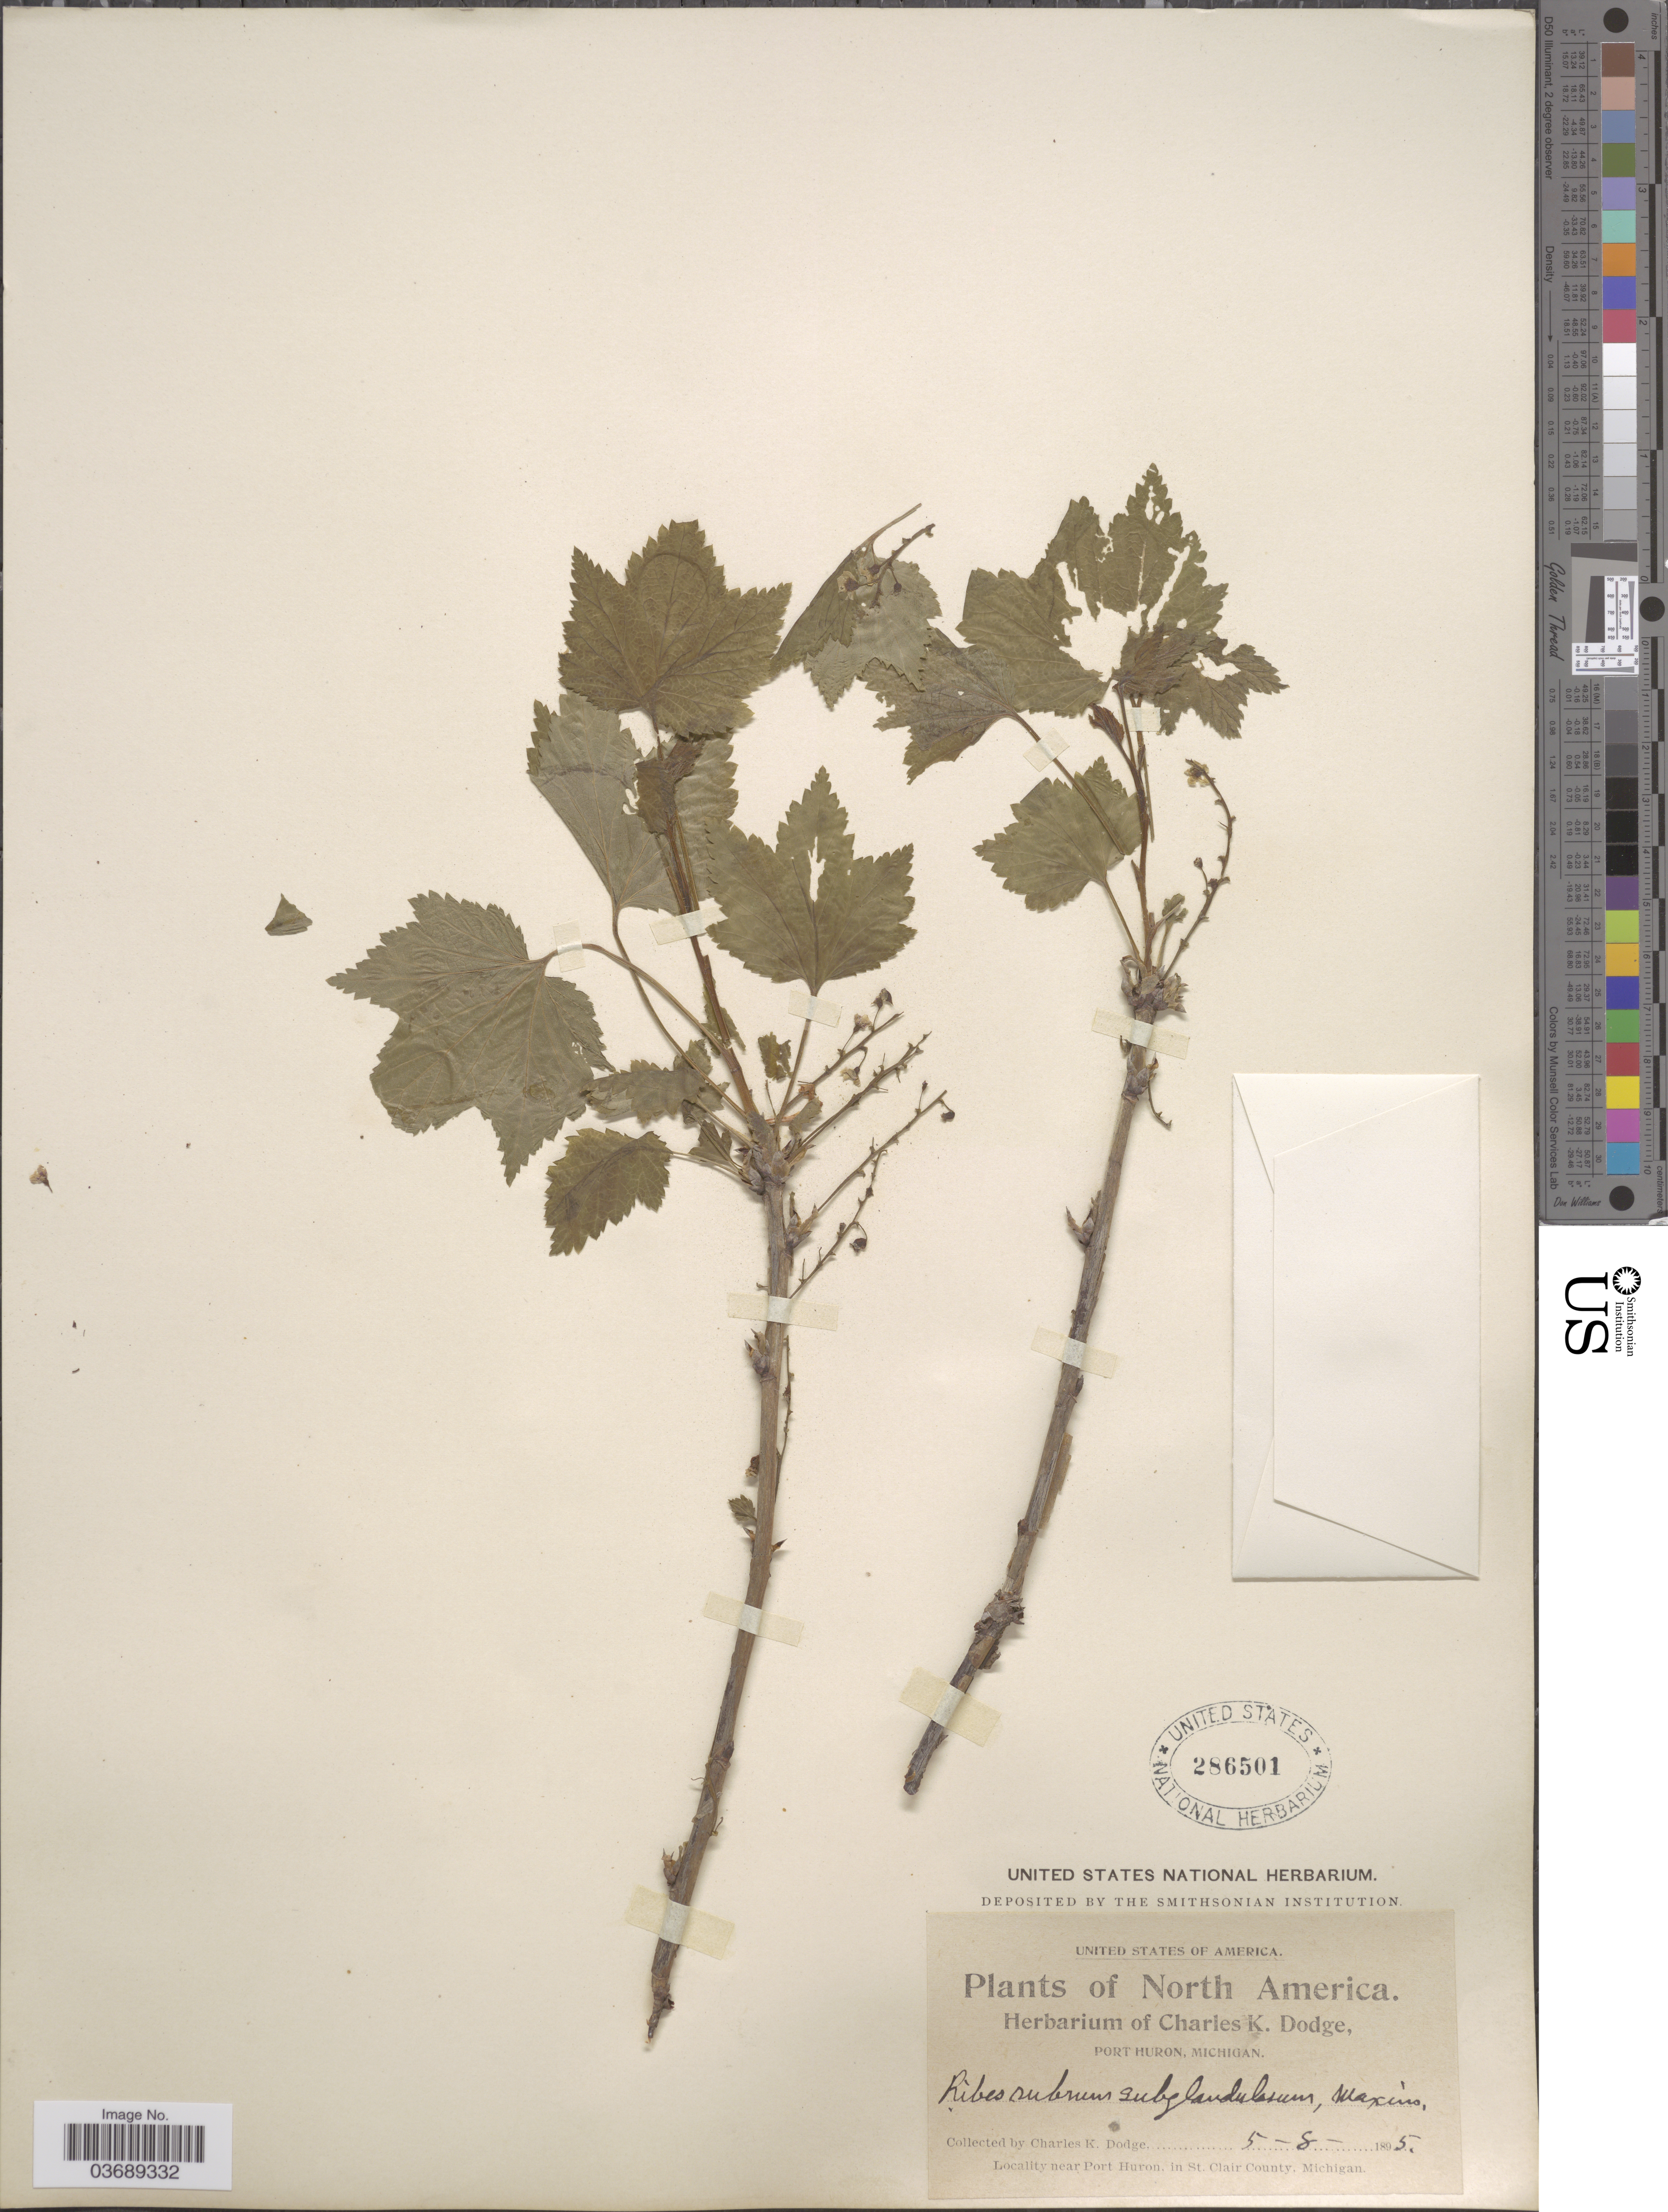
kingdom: Plantae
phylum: Tracheophyta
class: Magnoliopsida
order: Saxifragales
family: Grossulariaceae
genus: Ribes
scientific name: Ribes triste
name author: Pall.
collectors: C. K. Dodge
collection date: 1895-05-08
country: United States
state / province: Michigan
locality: Port Huron. near Port Huron, in St. Clair County.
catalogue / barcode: US 286501